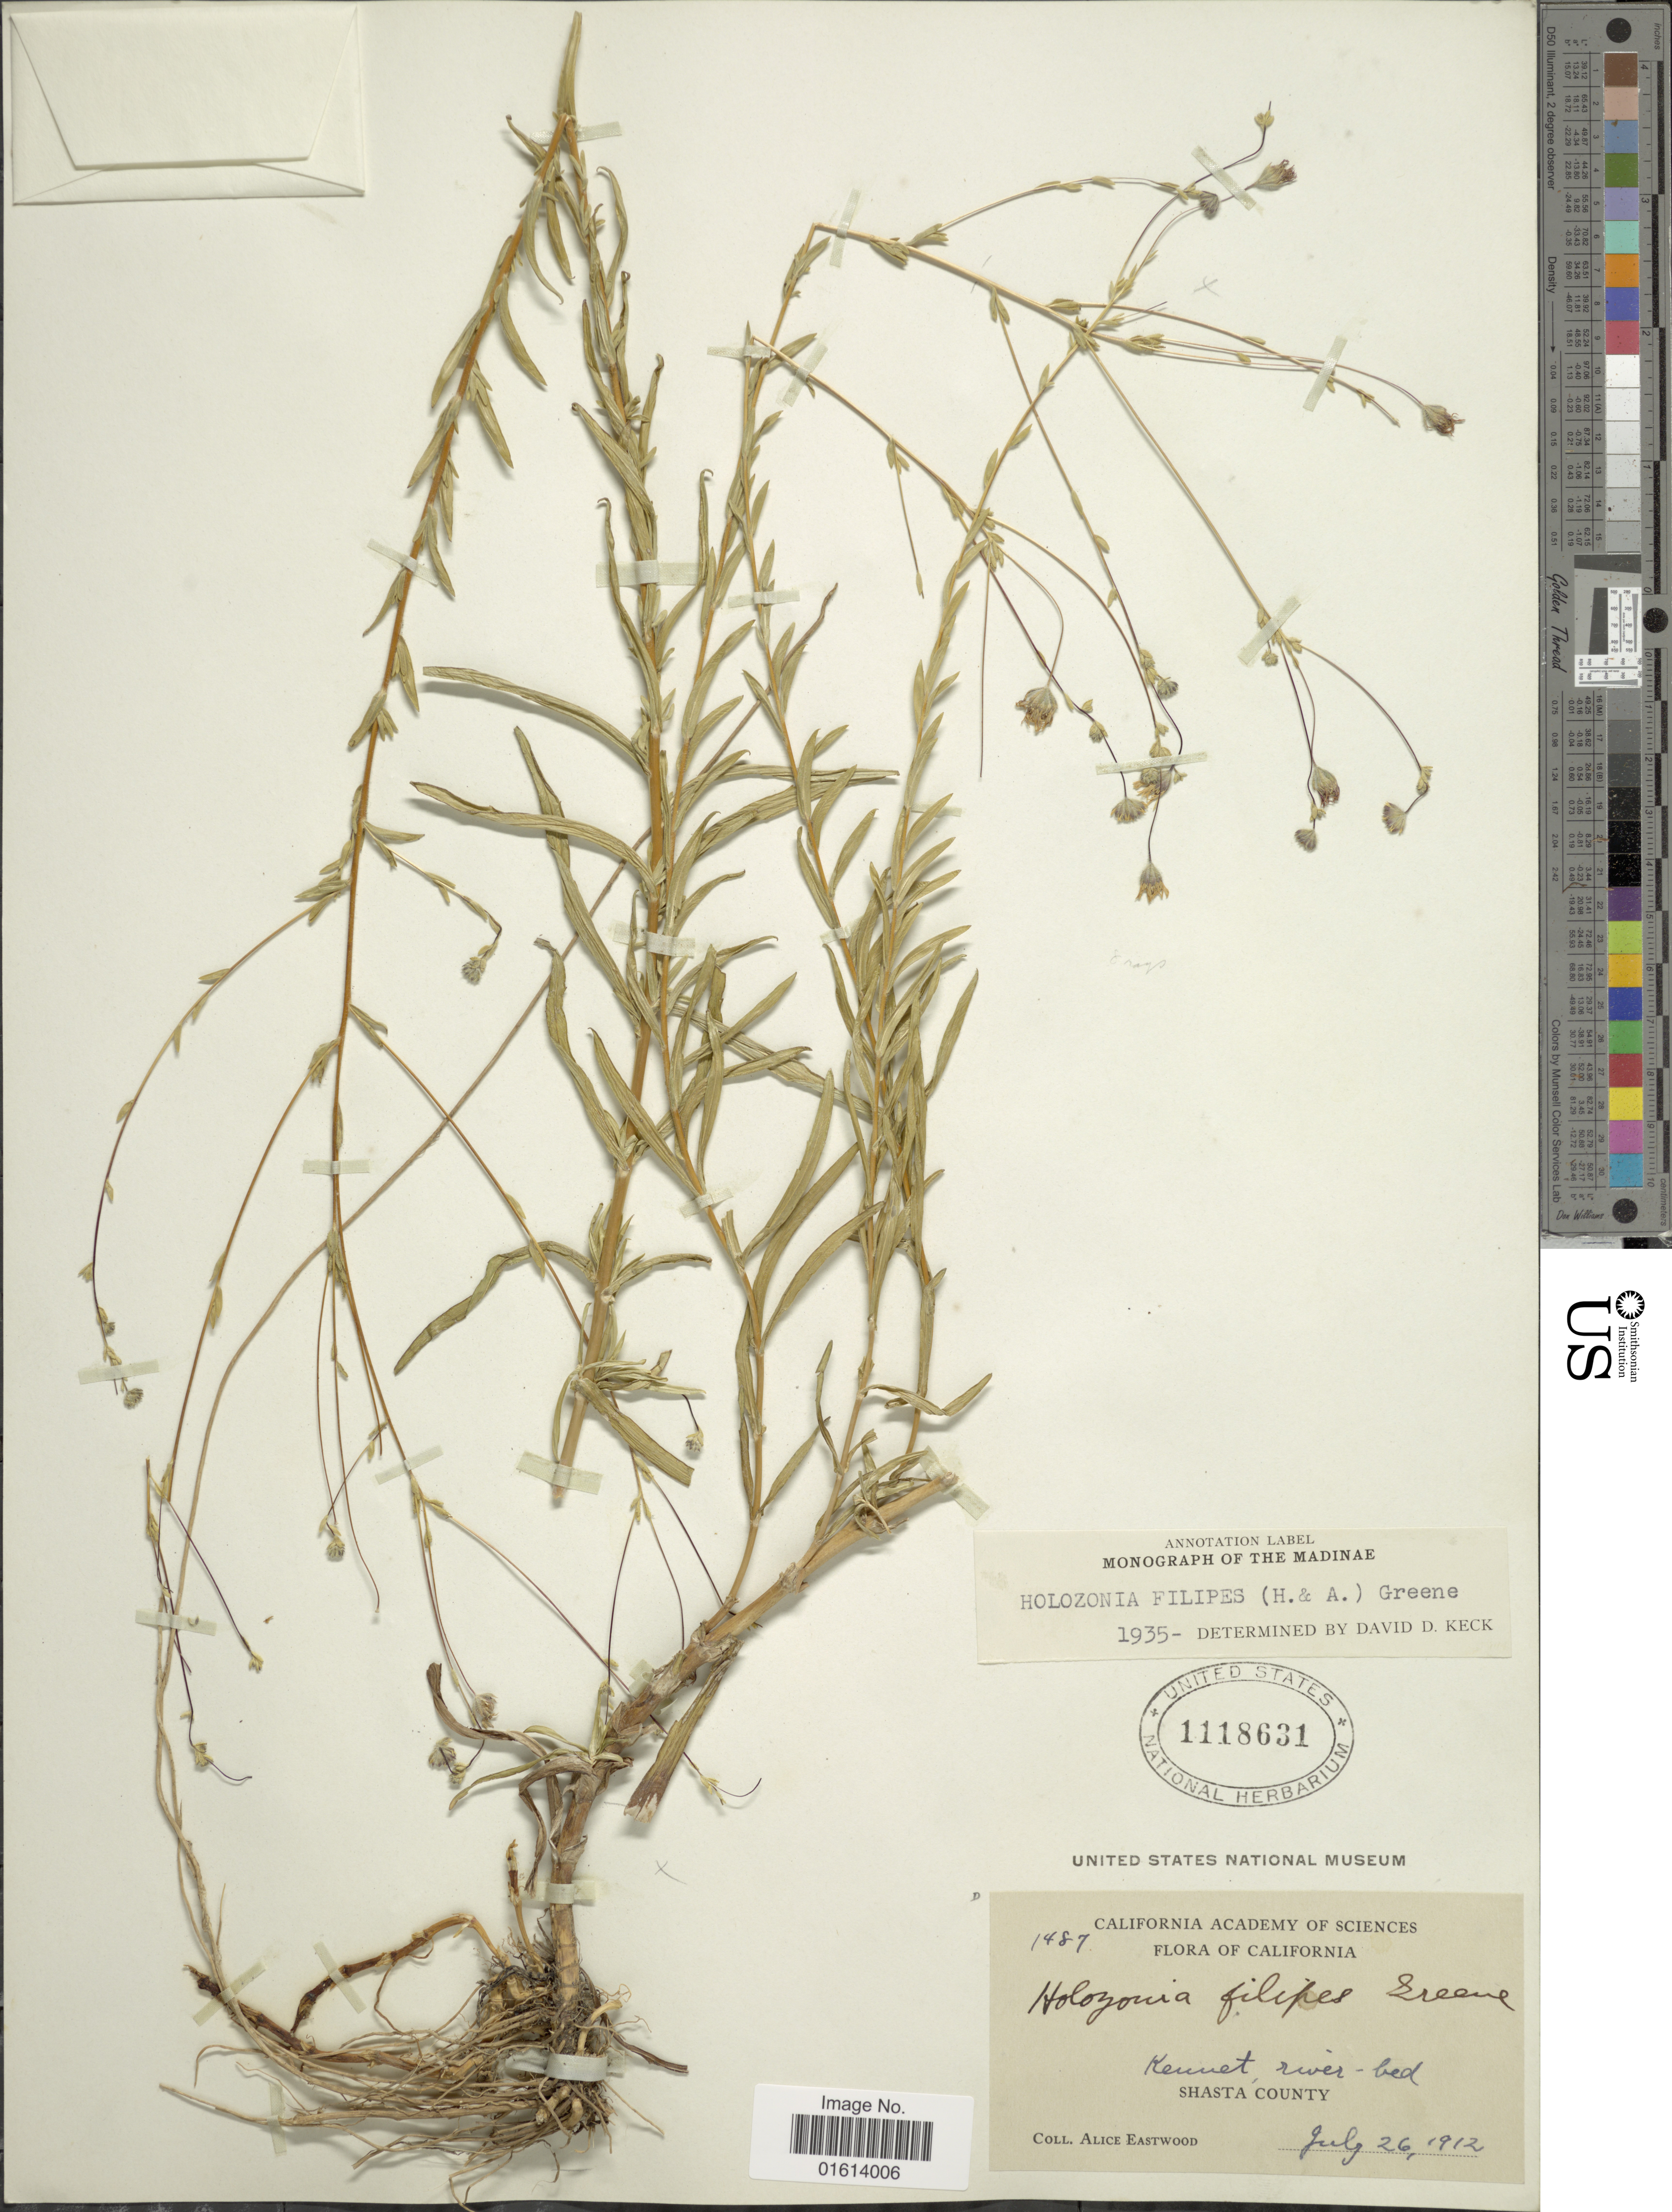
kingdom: Plantae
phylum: Tracheophyta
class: Magnoliopsida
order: Asterales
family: Asteraceae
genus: Holozonia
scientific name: Holozonia filipes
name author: (Hook. & Arn.) Greene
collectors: A. Eastwood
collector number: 1487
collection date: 1912-07-26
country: United States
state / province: California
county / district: Shasta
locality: Kennet, river-bed, Shasta County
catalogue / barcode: US 1118631